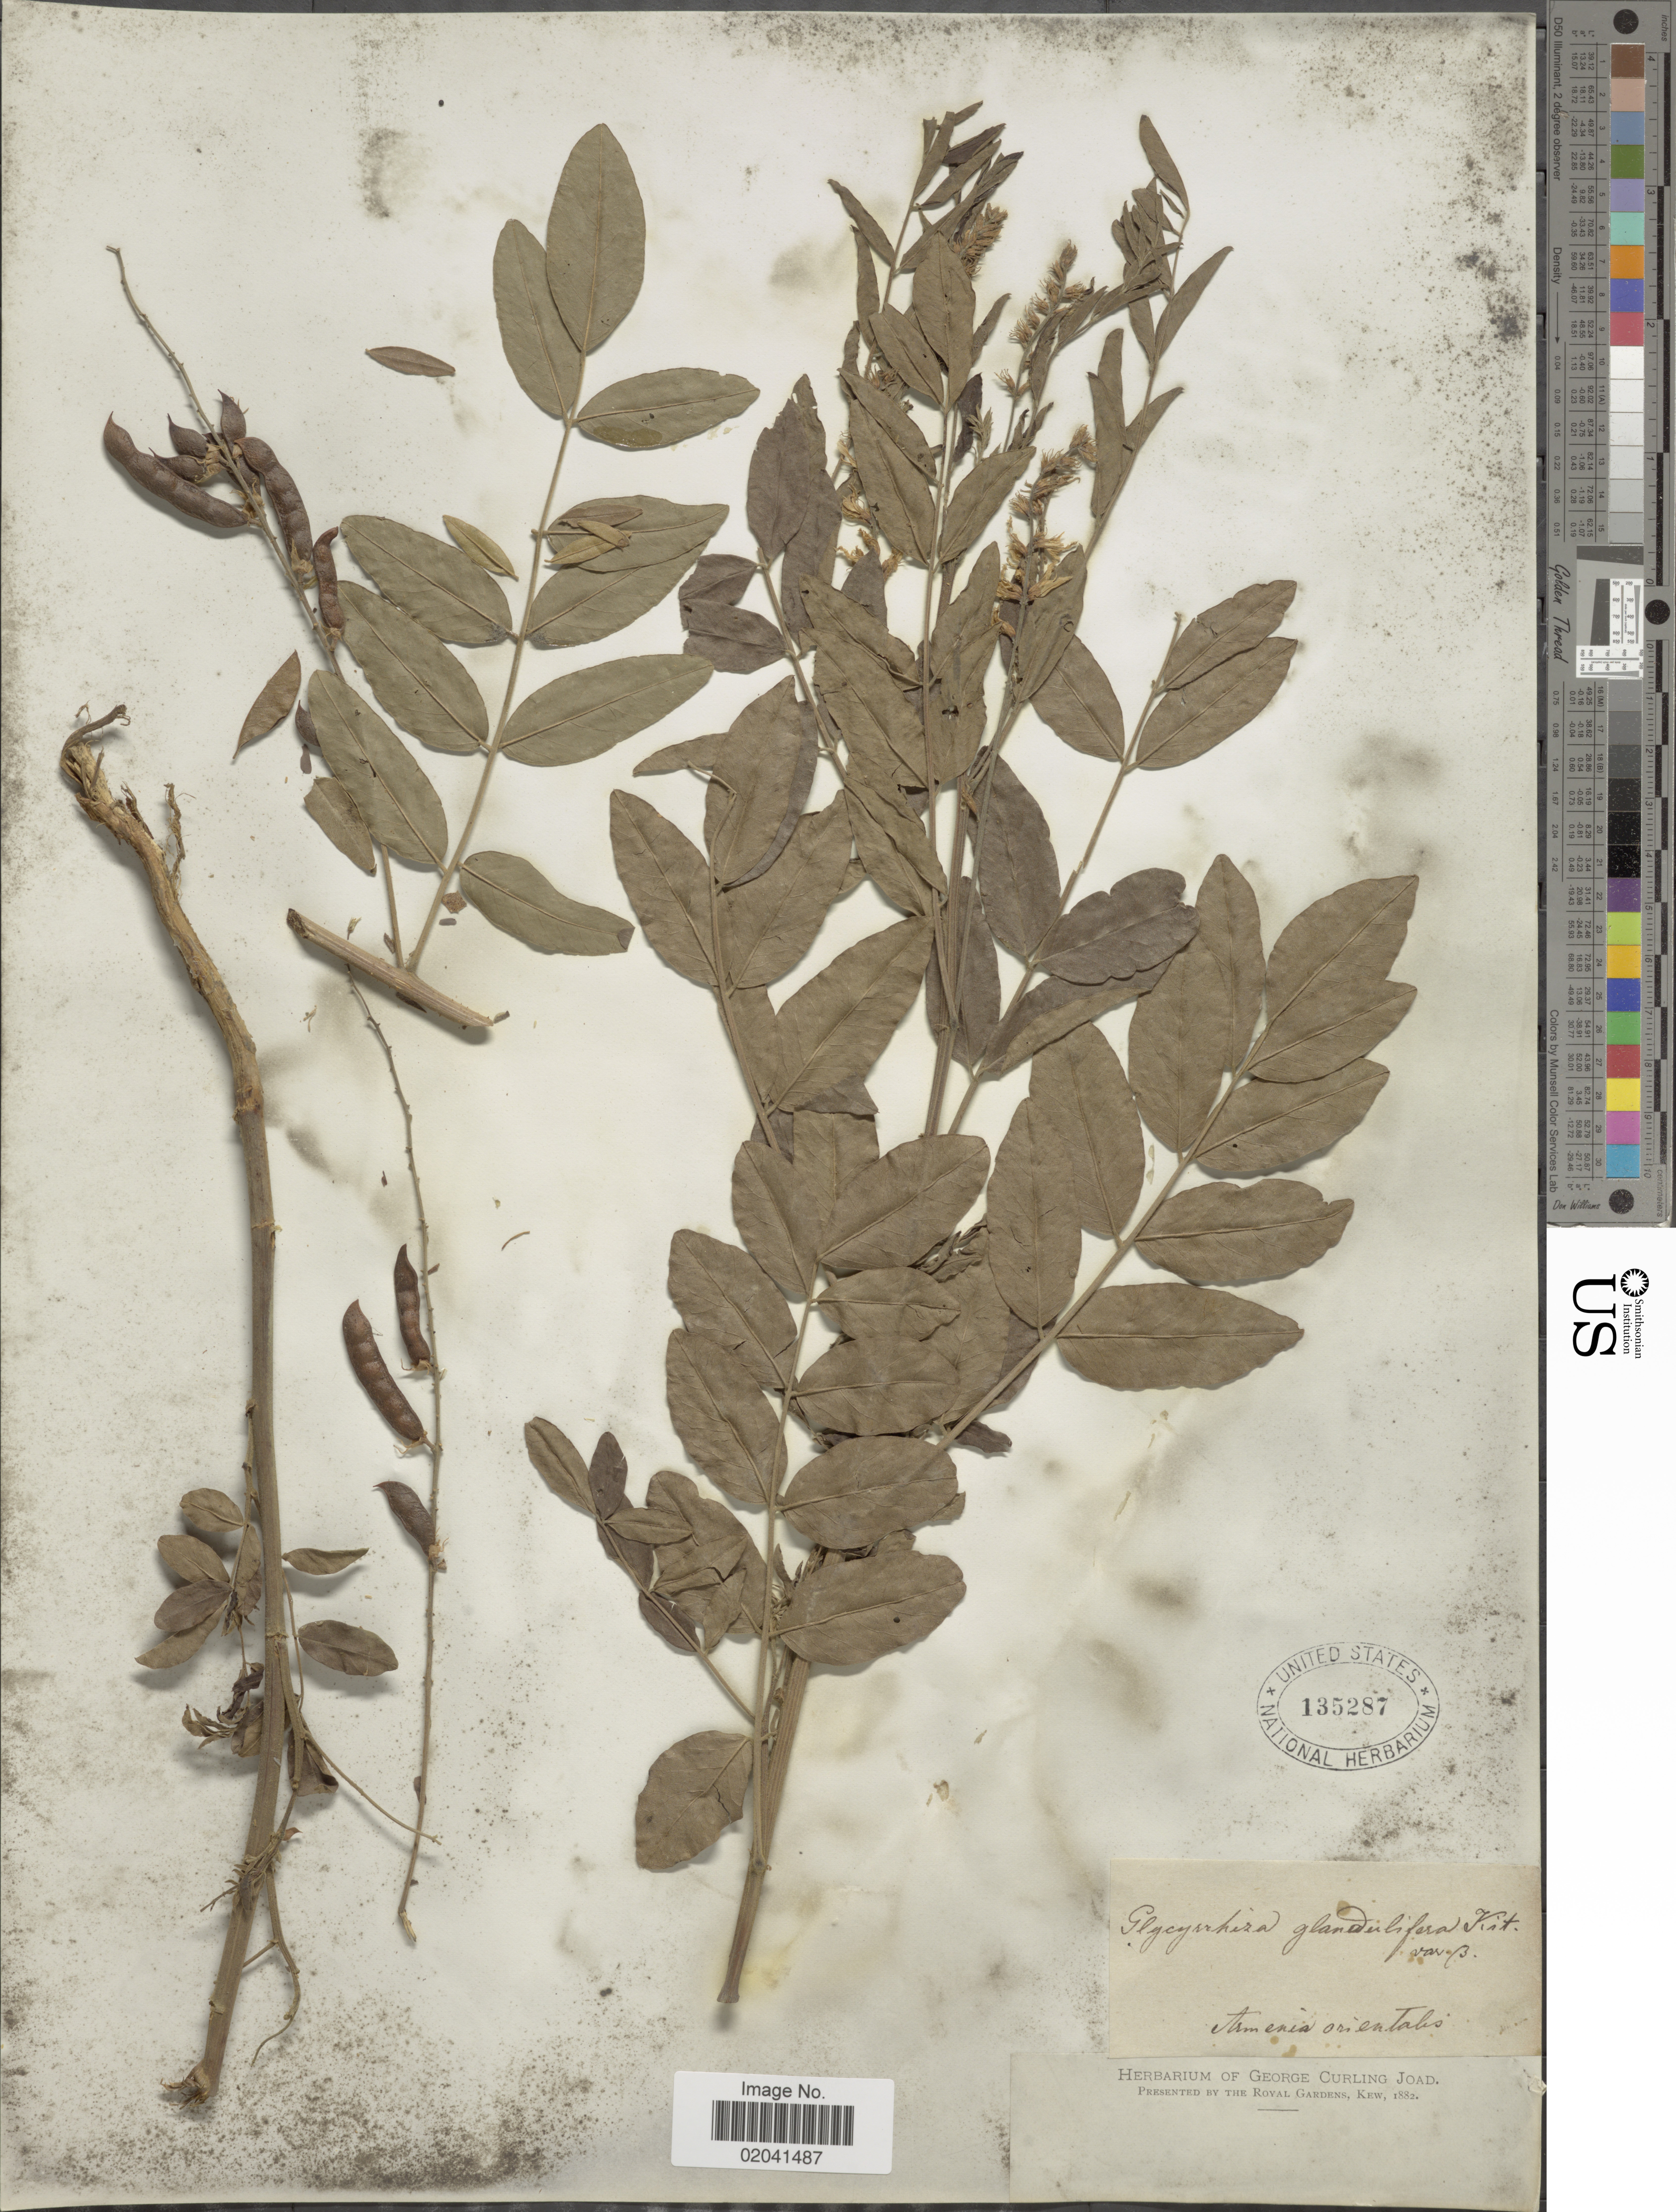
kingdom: Plantae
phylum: Tracheophyta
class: Magnoliopsida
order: Fabales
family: Fabaceae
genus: Glycyrrhiza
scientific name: Glycyrrhiza glabra var. glandulifera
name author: Ponert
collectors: ex herb. George Curling Joad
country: Armenia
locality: Armenia orientalis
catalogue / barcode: US 135287